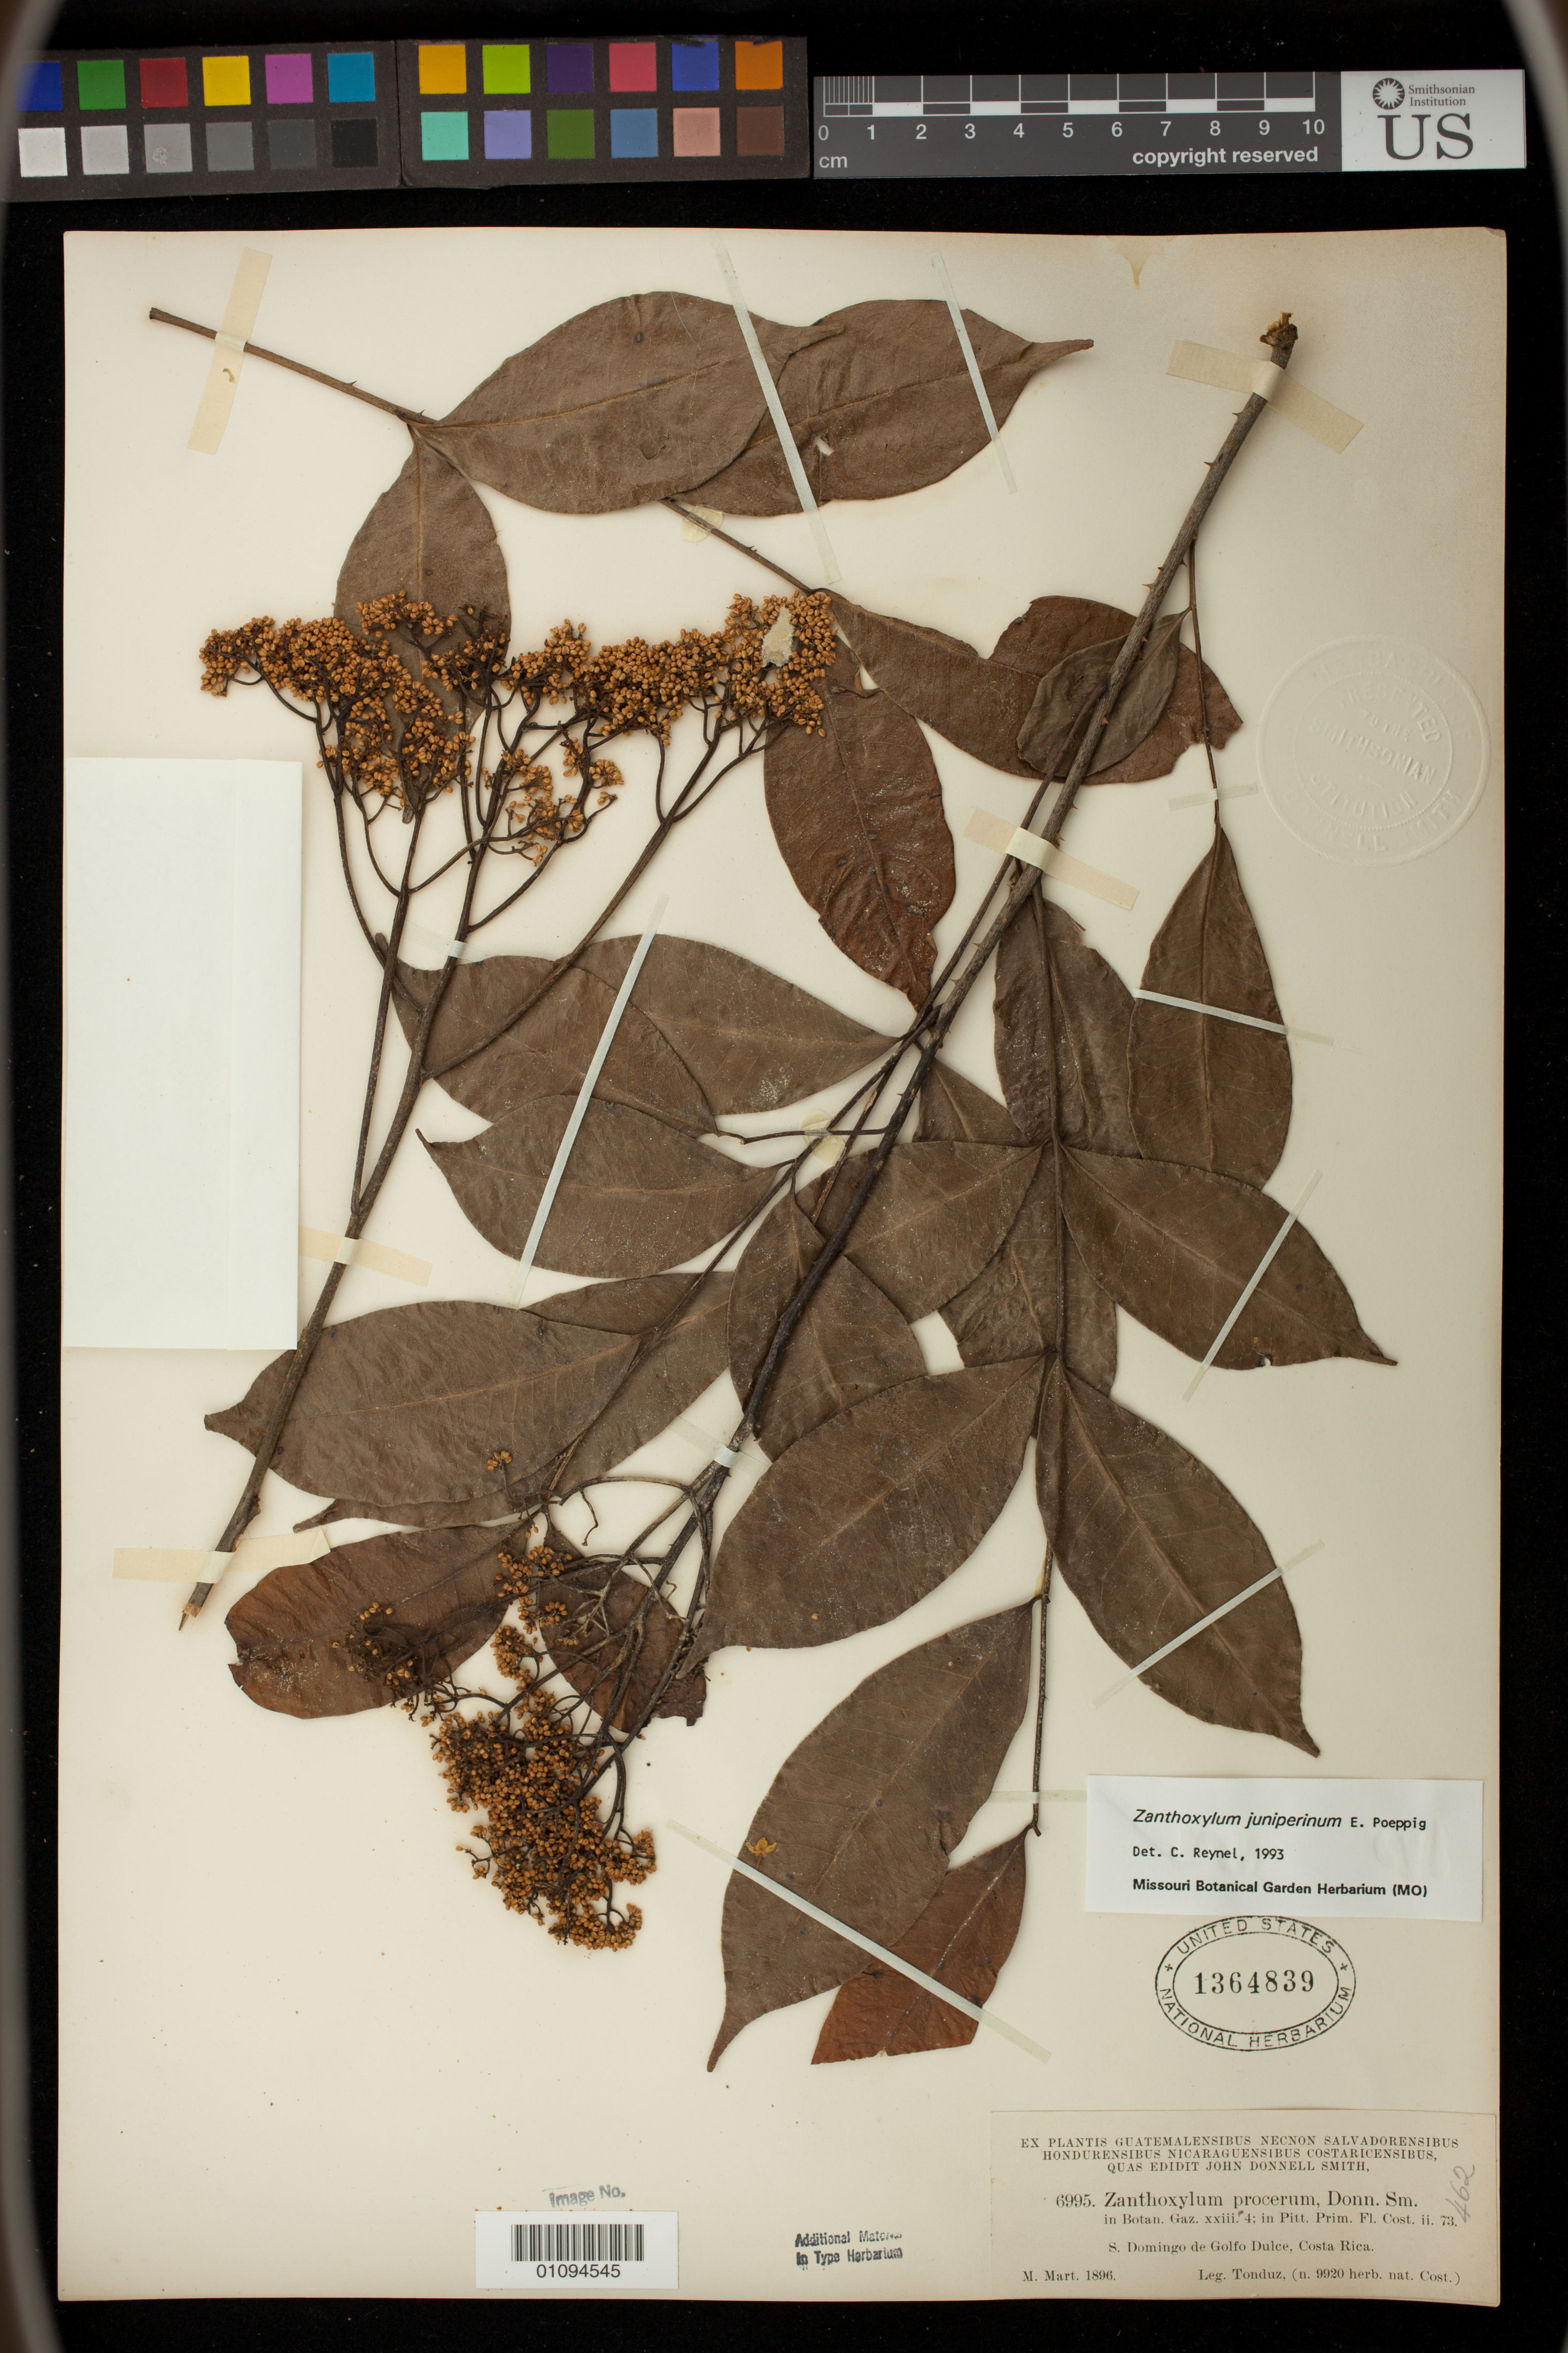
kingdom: Plantae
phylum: Tracheophyta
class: Magnoliopsida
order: Sapindales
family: Rutaceae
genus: Zanthoxylum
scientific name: Zanthoxylum procerum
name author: Donn. Sm.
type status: Syntype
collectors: A. Tonduz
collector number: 9920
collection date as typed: Mar 1896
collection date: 1896-03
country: Costa Rica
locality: Santo Domingo de Golfe Dulce.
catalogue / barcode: US 1364839